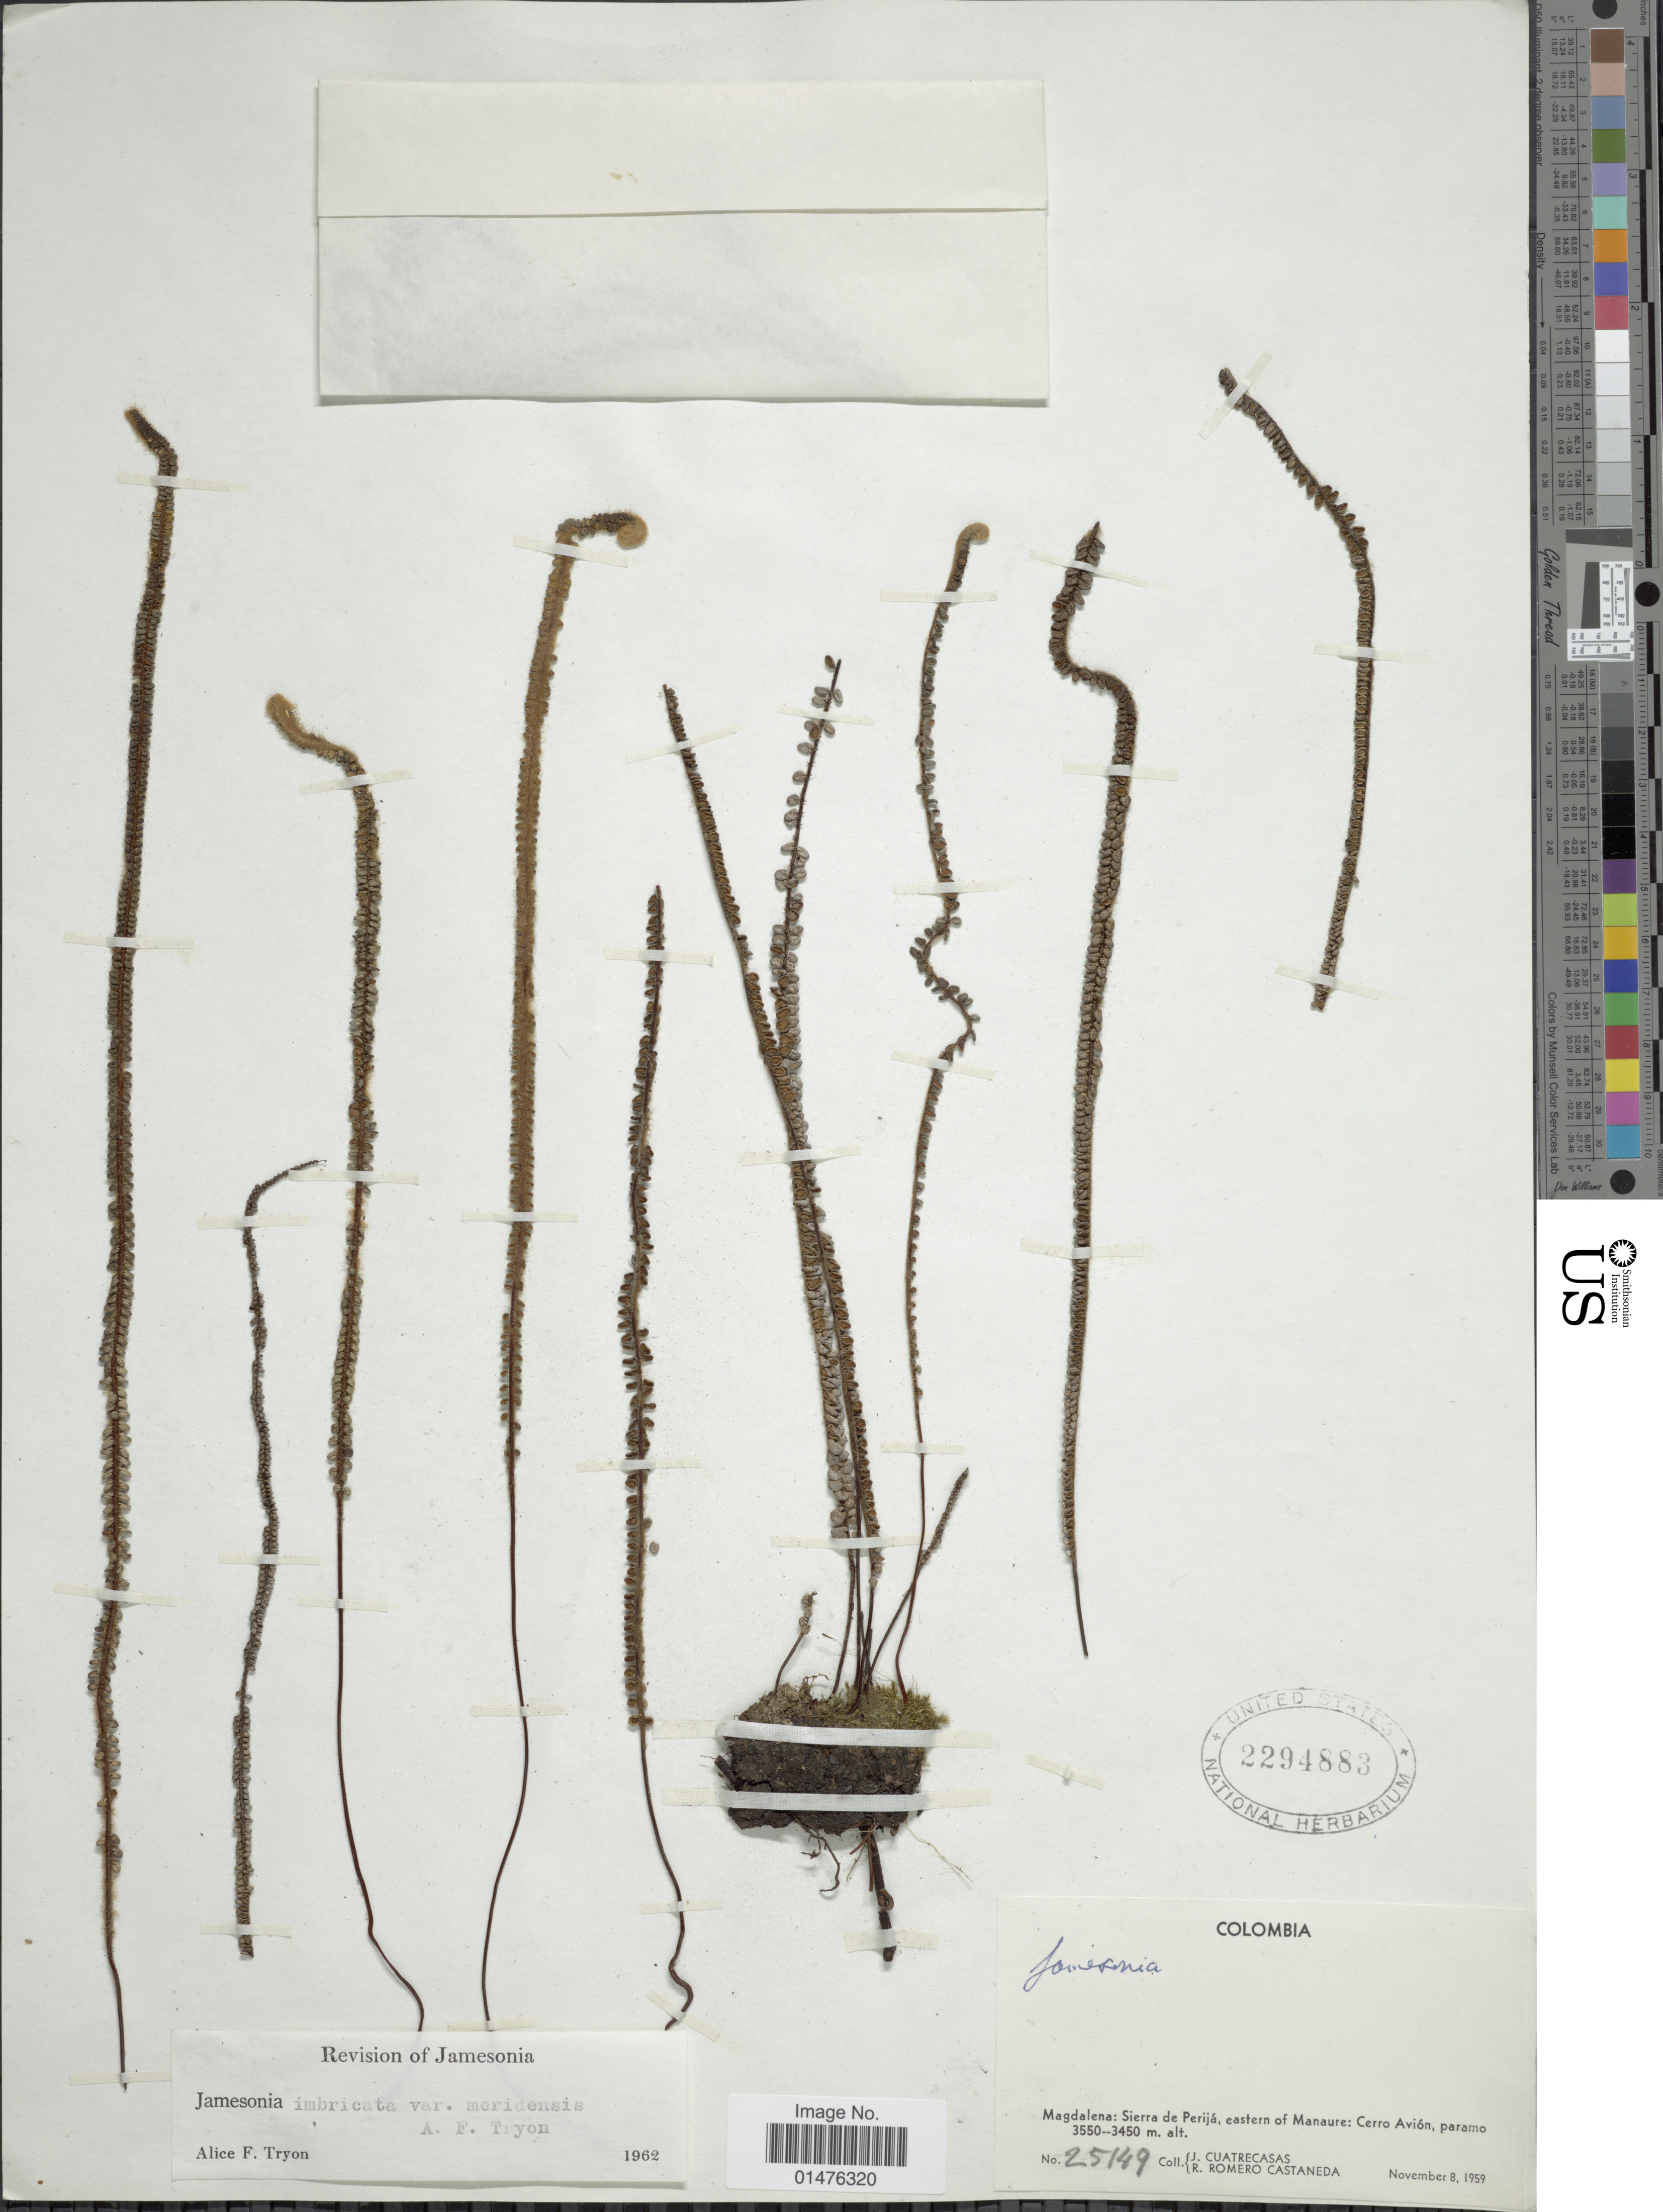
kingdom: Plantae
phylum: Tracheophyta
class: Polypodiopsida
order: Polypodiales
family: Pteridaceae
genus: Jamesonia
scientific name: Jamesonia imbricata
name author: (Sw.) Hook. & Grev.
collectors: J. Cuatrecasas & R. Romero Castañeda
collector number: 25149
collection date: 1959-11-08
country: Colombia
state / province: Magdalena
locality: Sierra de Perijá, eastern of Manaure: Cerro Avión, paramo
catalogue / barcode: US 2294883